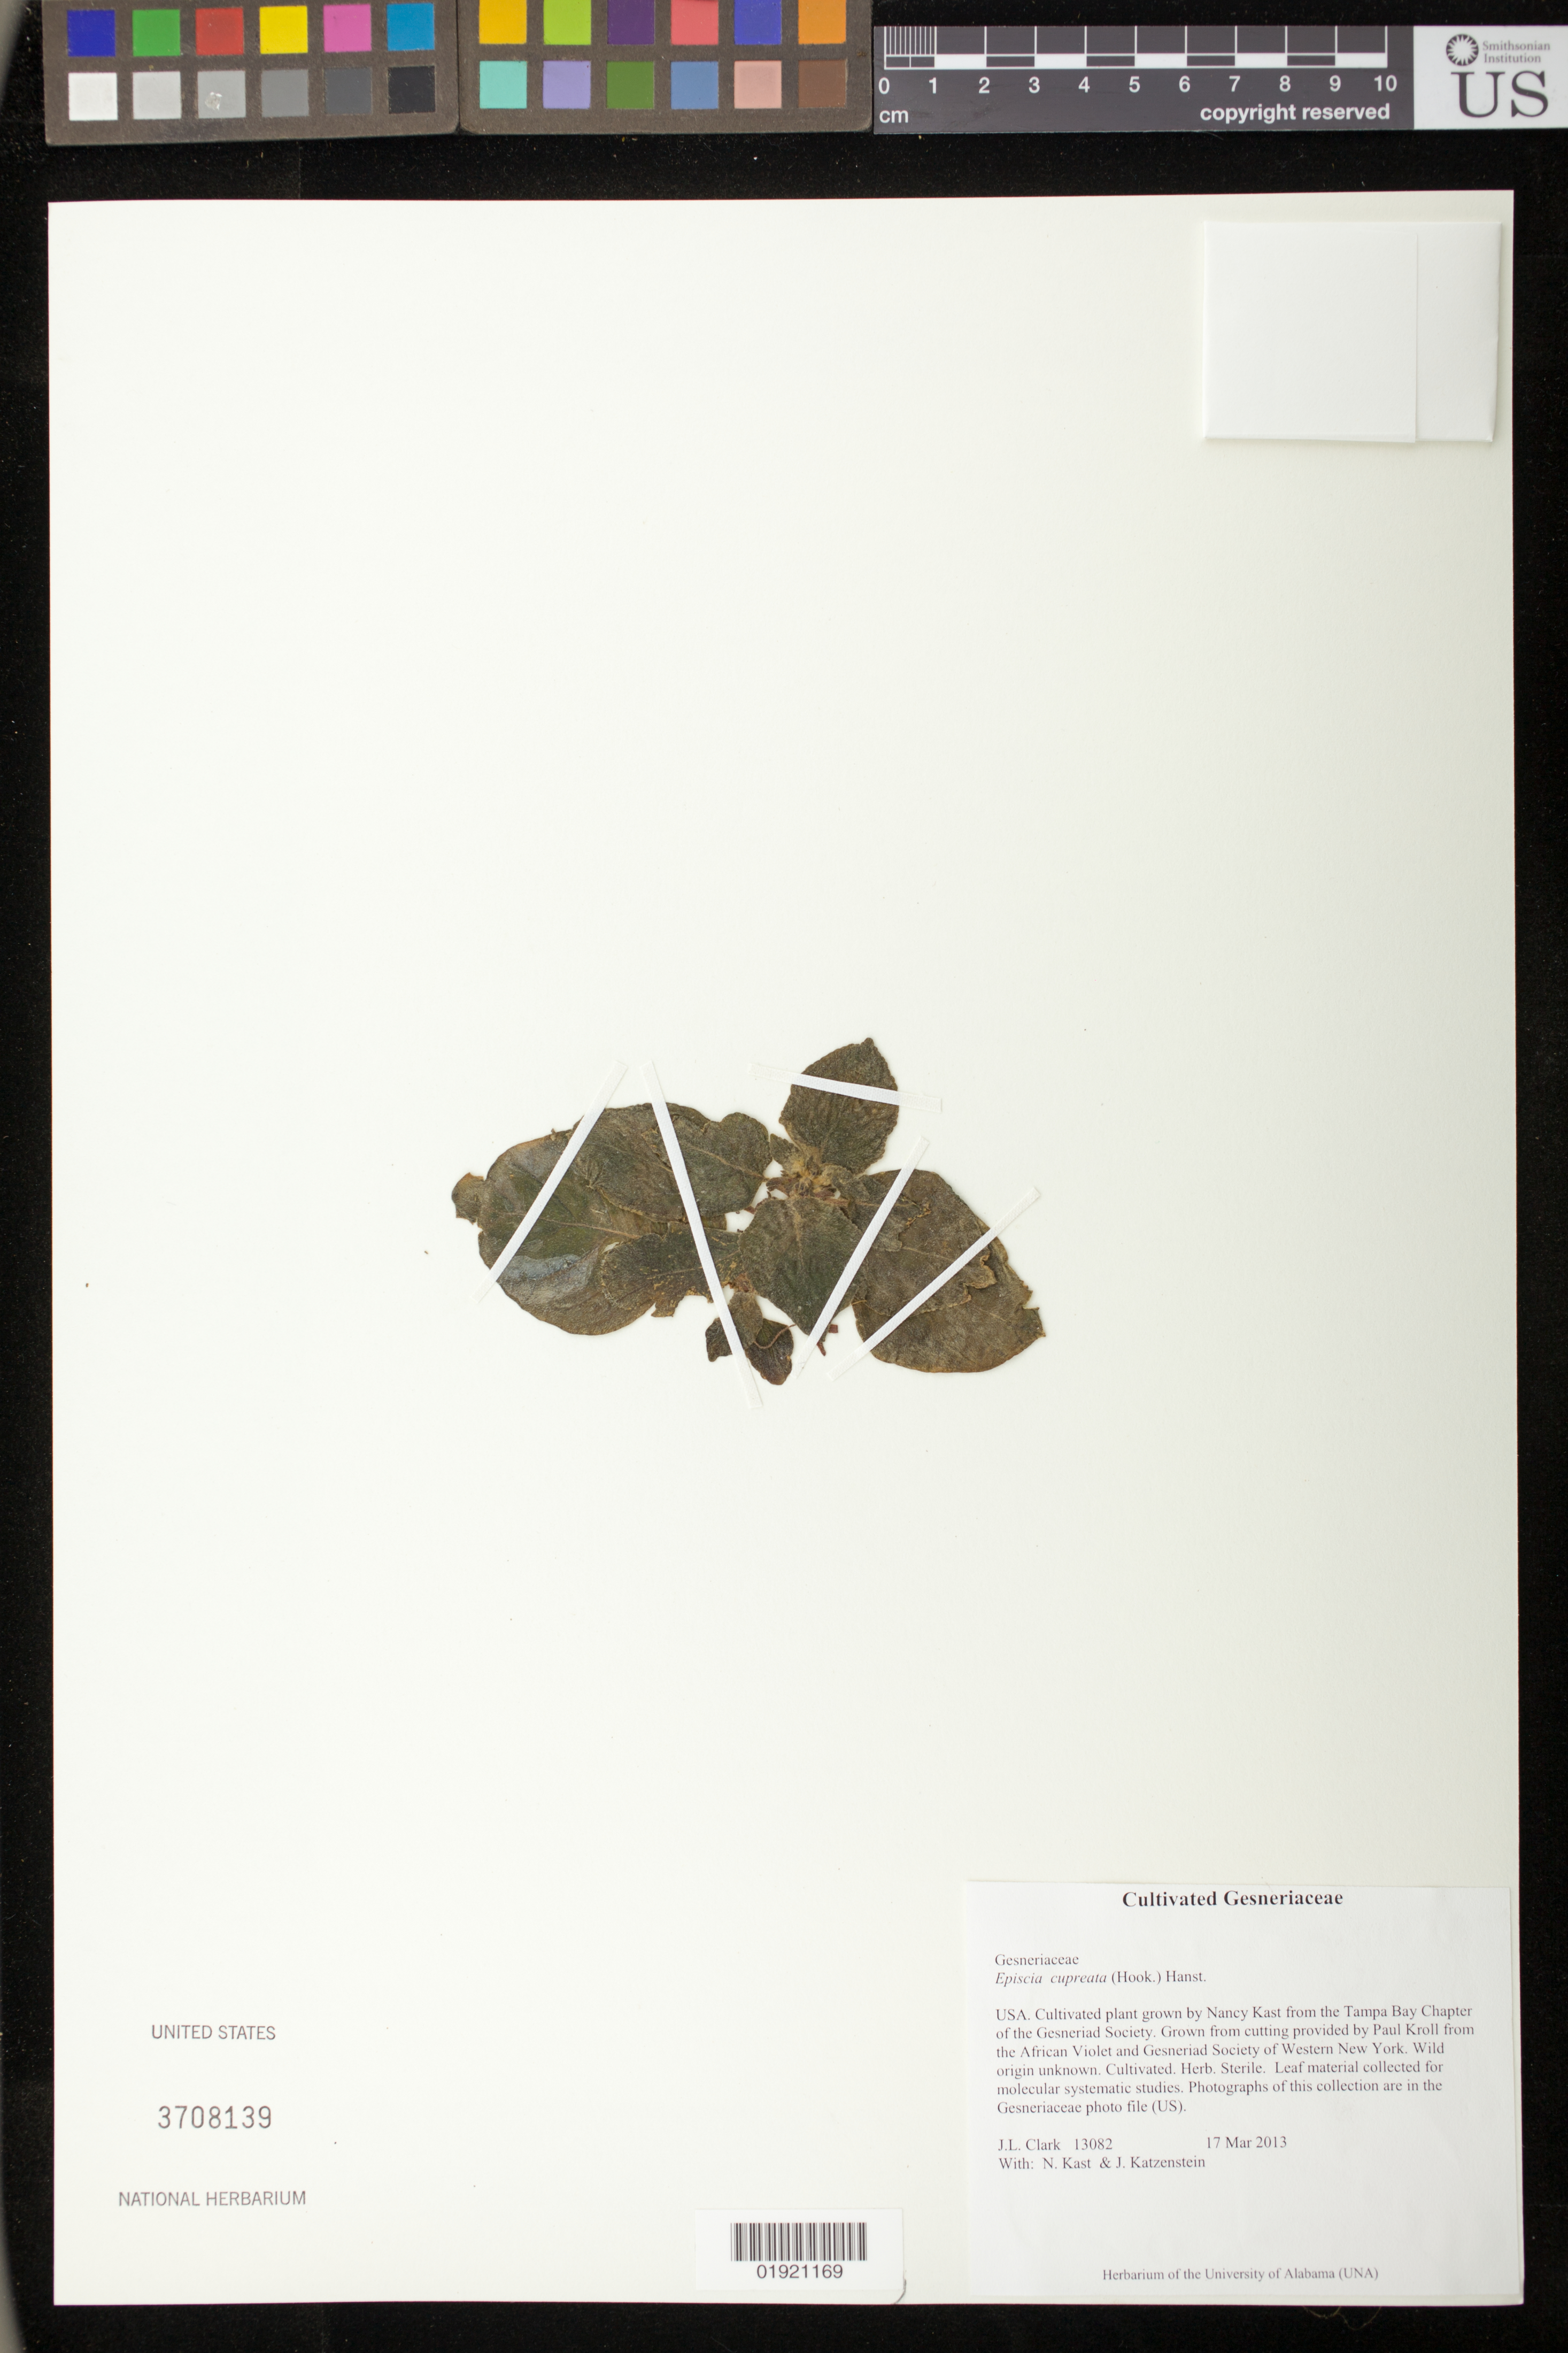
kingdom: Plantae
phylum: Tracheophyta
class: Magnoliopsida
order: Lamiales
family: Gesneriaceae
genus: Episcia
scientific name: Episcia cupreata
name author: (Hook.) Hanst.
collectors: J. L. Clark, N. Kast & J. Katzenstein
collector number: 13082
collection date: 2013-03-17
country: United States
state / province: Florida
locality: Cultivated plant grown from cutting provided by Nancy Kast (San Antonio, FL) from the Tampa Bay Chapter of the Gesneriad Society. Grown from cutting provided by Paul Kroll from the African Violet and Gesneriad Society of Western New York. Wild origin unknown.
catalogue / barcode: US 3708139